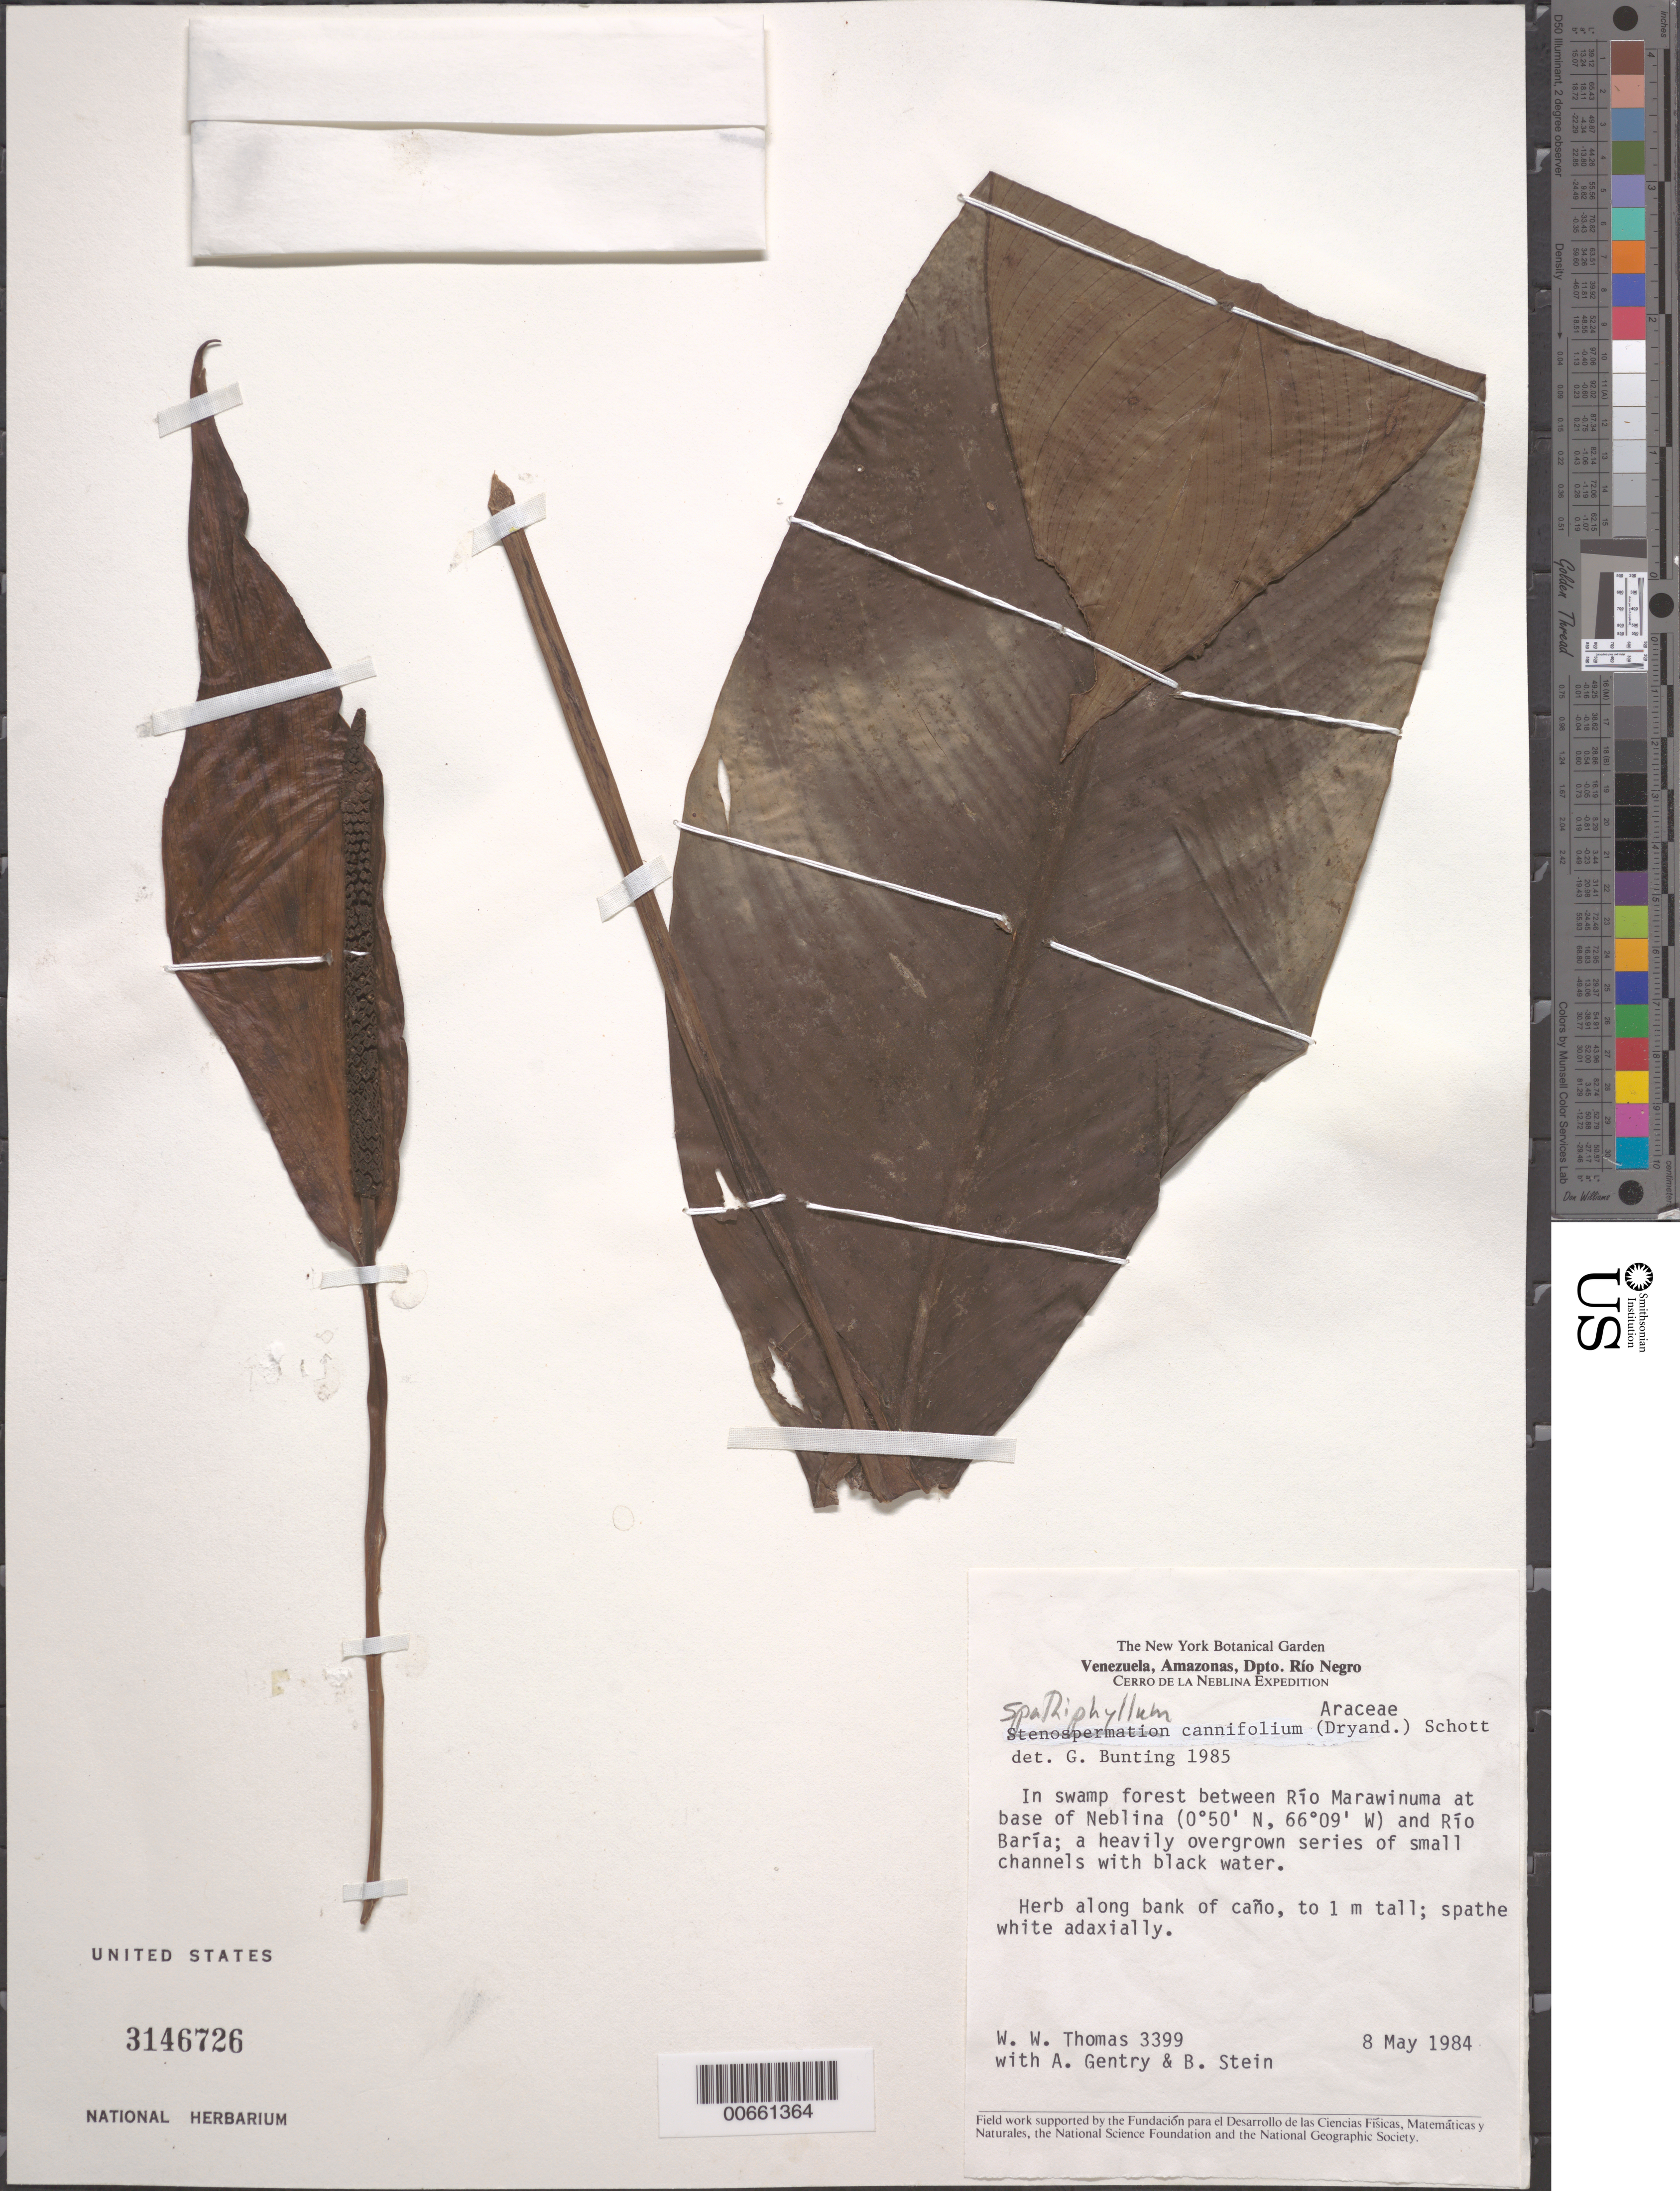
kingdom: Plantae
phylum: Tracheophyta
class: Liliopsida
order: Alismatales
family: Araceae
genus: Spathiphyllum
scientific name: Spathiphyllum cannifolium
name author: (Dryand. ex Sims) Schott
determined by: Bunting, G. S.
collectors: W. W. Thomas, A. H. Gentry & B. A. Stein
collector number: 3399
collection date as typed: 8-May-84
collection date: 1984-05-08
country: Venezuela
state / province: Amazonas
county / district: Río Negro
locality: Cerro de La Neblina, between Río Marawinuma at base of Neblina and Río Baría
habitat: Swamp forest between Rio Marawinuma at base of Neblina and Rio Baria; heavily overgrown series of small channels with black water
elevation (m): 140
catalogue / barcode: US 3146726